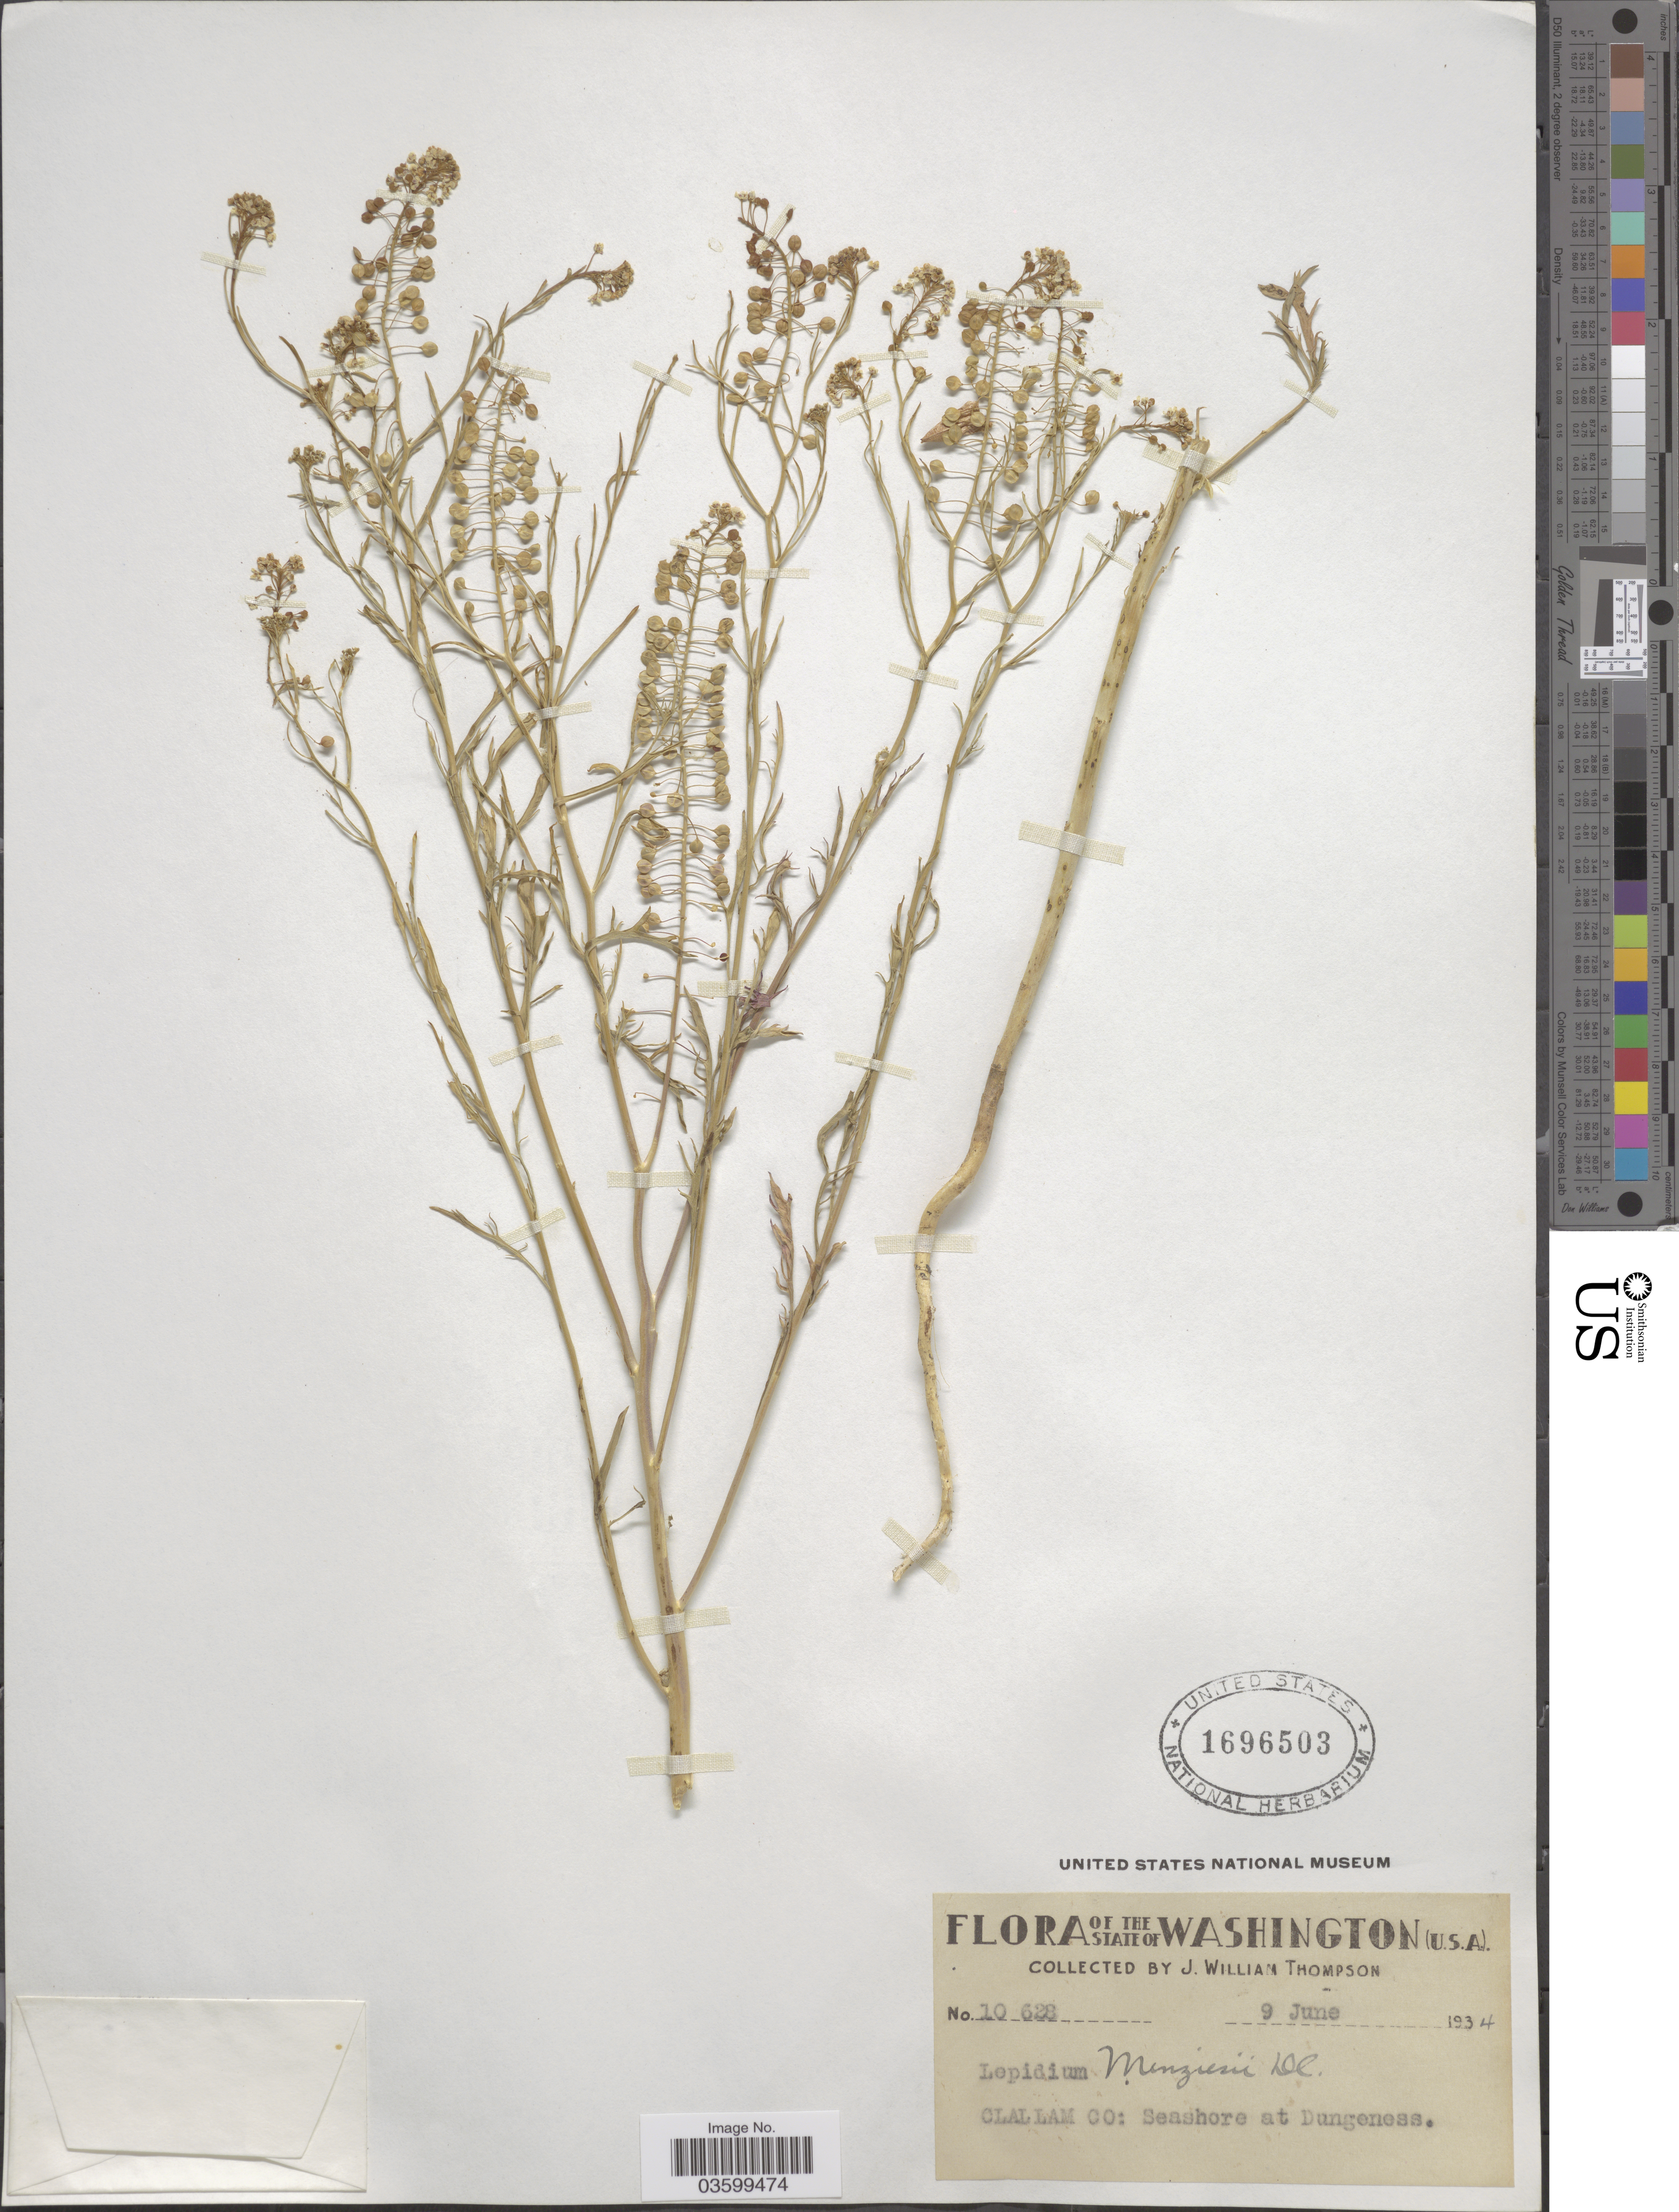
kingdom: Plantae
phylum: Tracheophyta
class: Magnoliopsida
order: Brassicales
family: Brassicaceae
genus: Lepidium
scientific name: Lepidium virginicum var. pubescens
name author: (Greene) C.L. Hitchc.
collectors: J. W. Thompson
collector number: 10628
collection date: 1934-06-09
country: United States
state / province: Washington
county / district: Clallam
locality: Clallam Co: Seashore at Dungeness.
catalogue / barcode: US 1696503